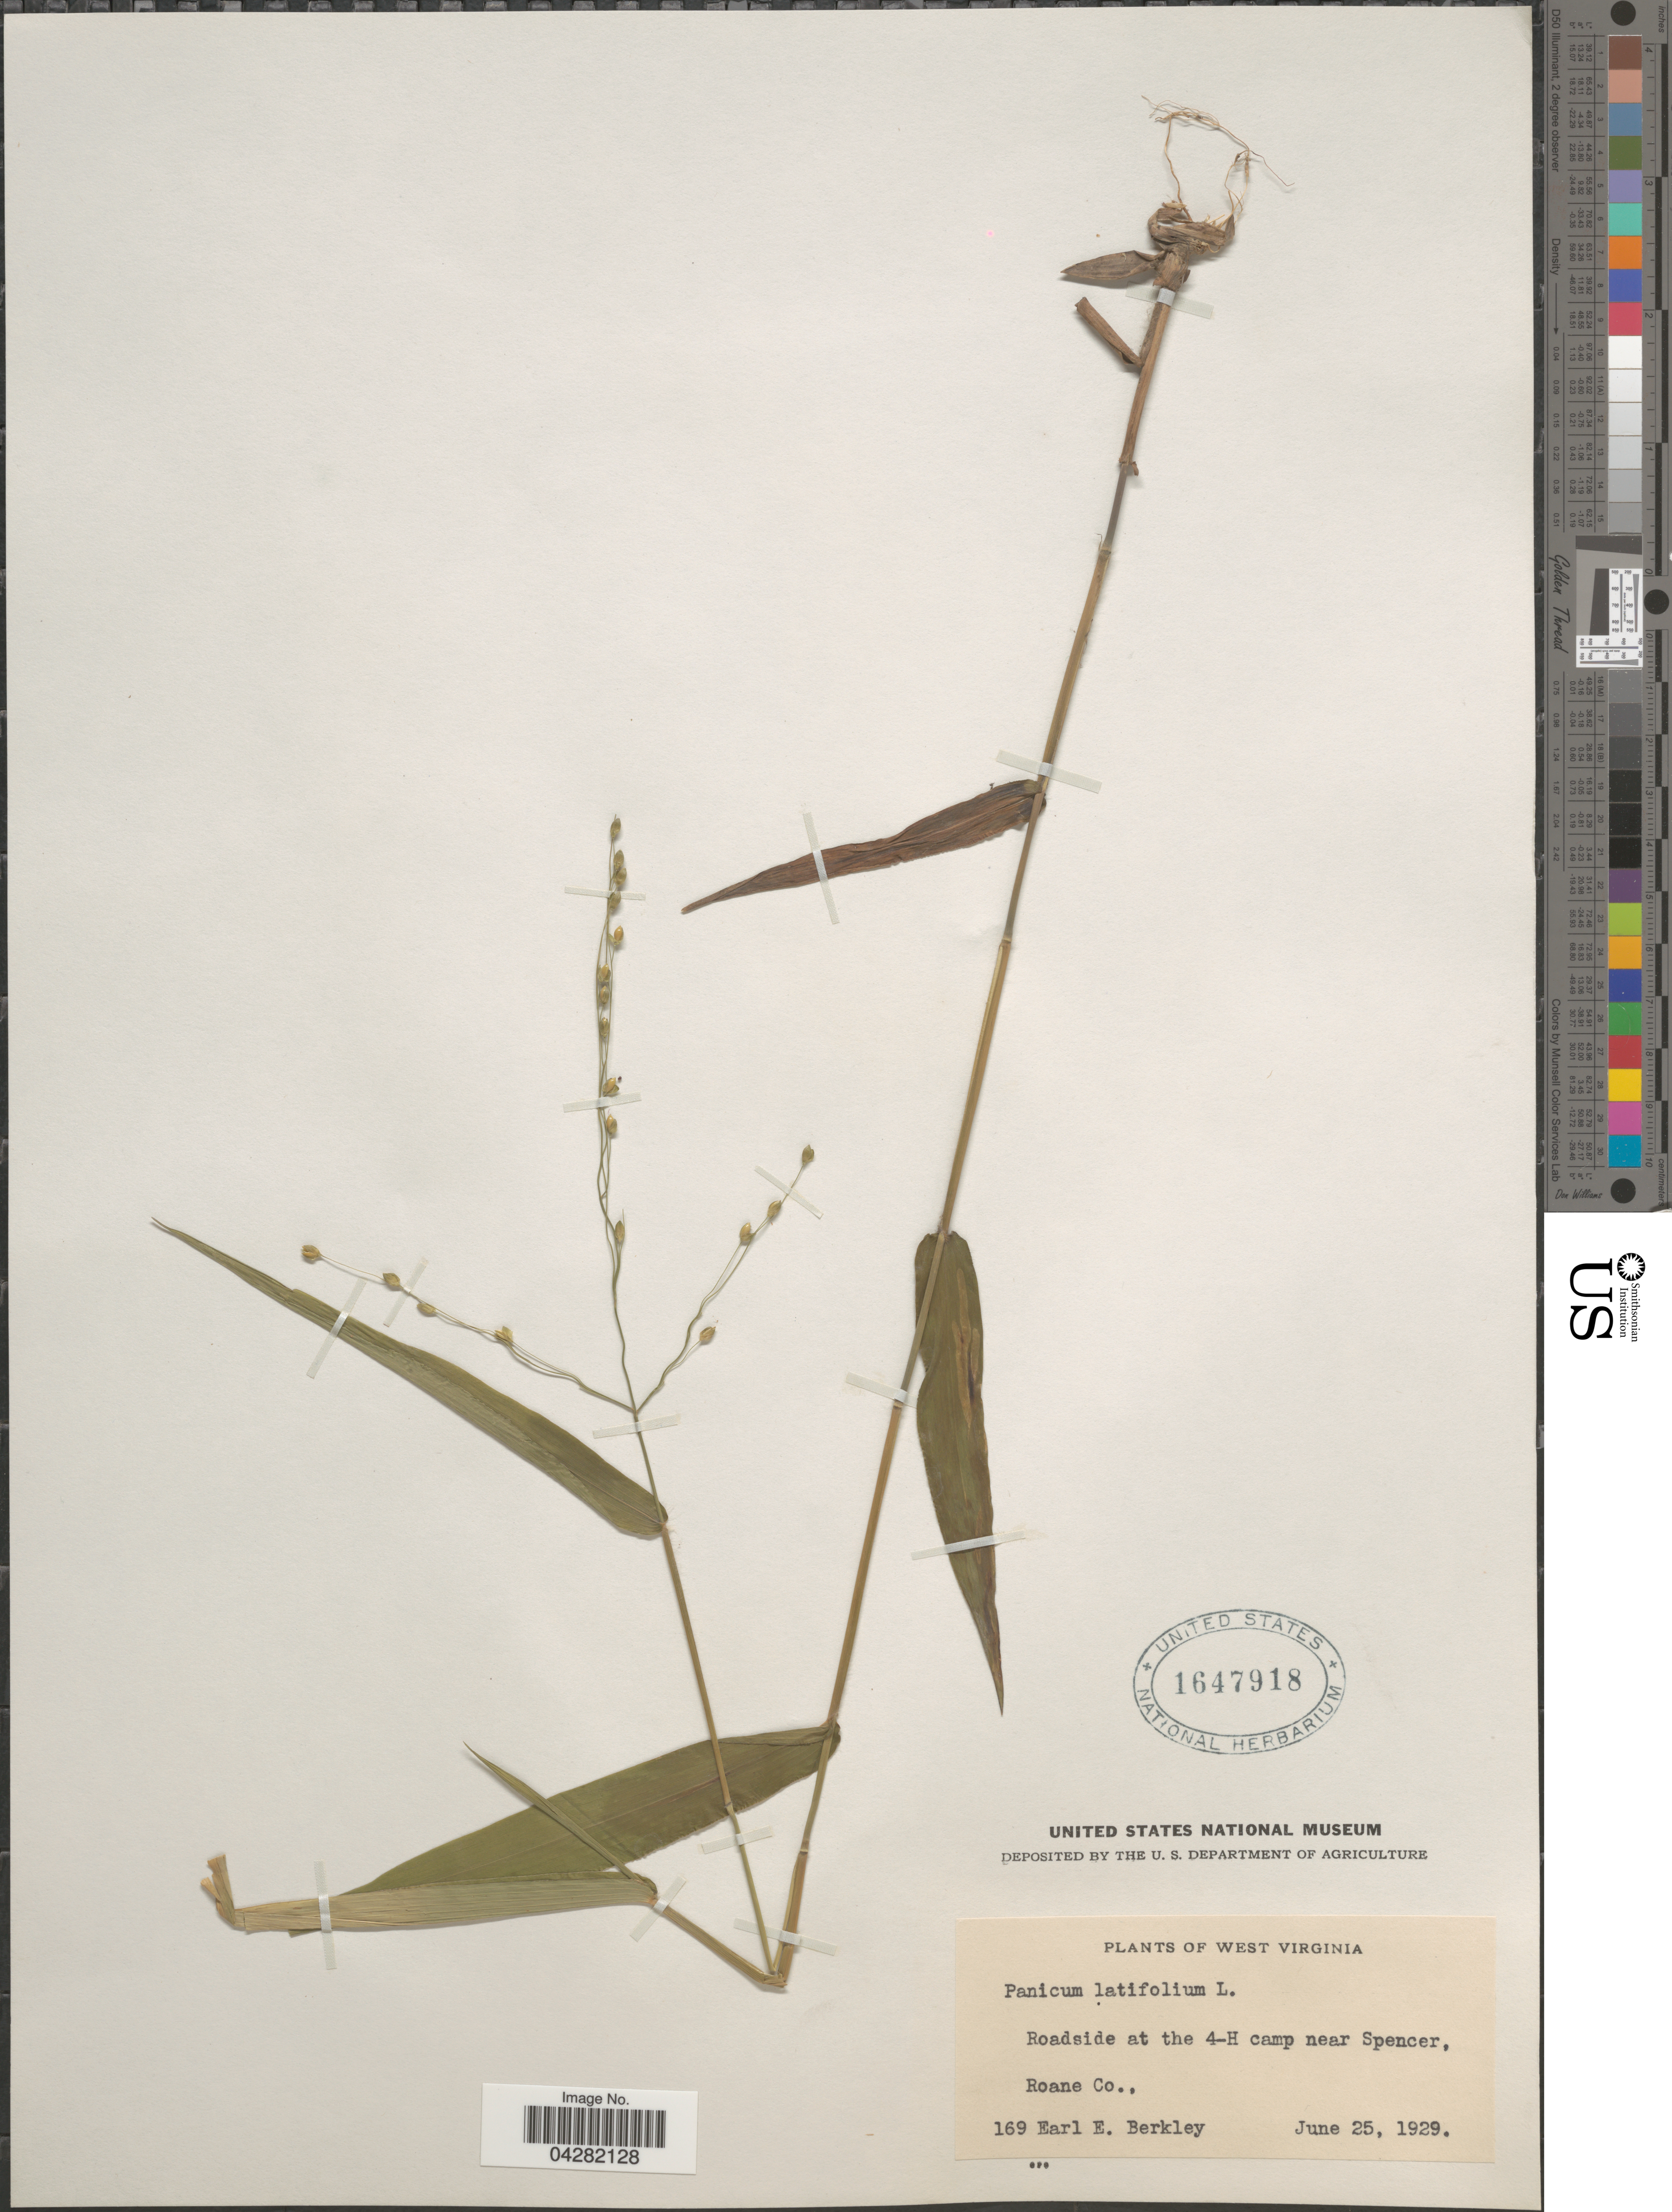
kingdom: Plantae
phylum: Tracheophyta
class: Liliopsida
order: Poales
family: Poaceae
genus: Dichanthelium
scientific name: Dichanthelium latifolium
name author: (L.) Harvill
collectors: E. Berkley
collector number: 169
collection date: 1929-06-25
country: United States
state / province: West Virginia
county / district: Roane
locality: Roadside at the 4-H camp near Spencer, Roane Co.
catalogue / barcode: US 1647918